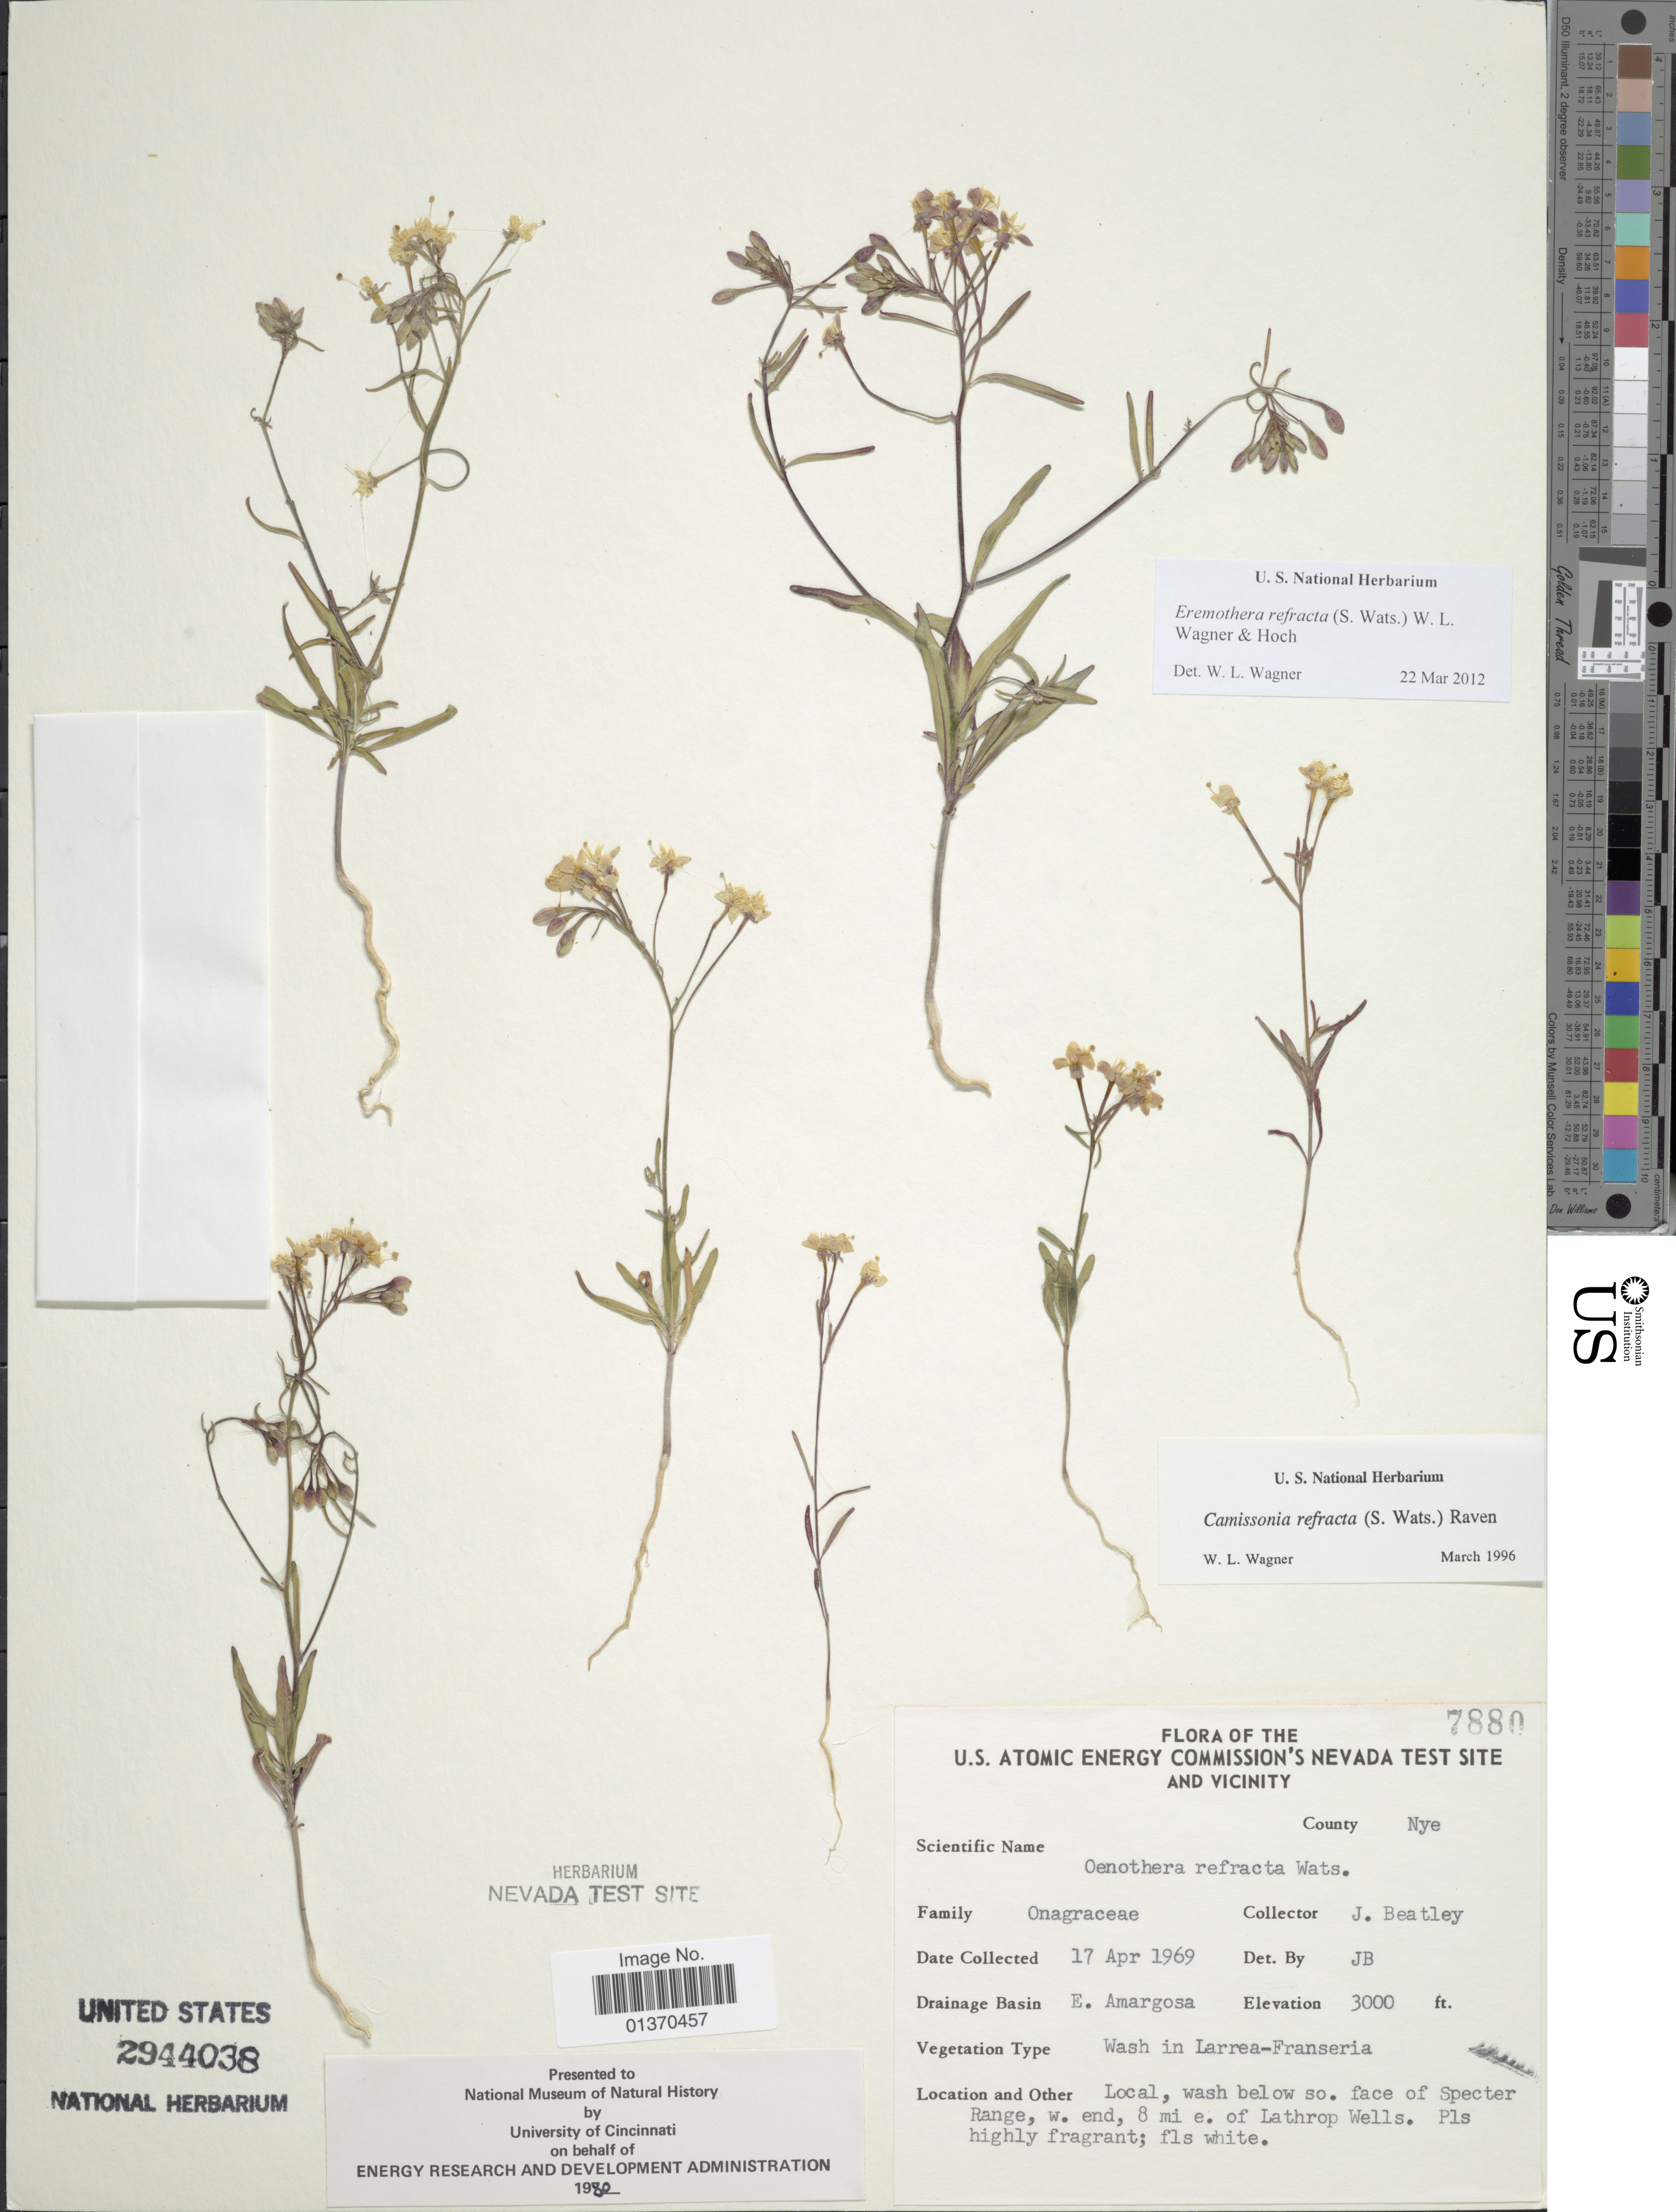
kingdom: Plantae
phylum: Tracheophyta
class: Magnoliopsida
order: Myrtales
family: Onagraceae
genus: Eremothera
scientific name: Eremothera refracta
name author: (S. Watson) W.L. Wagner & Hoch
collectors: J. C. Beatley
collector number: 7880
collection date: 1969-04-17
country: United States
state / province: Nevada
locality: U. S. Atomic Energy Commission's Nevada Test Site and Vicinity, E. Amargosa, wash below so. face of Specter Range, w. end, 8 mi e. of Lathrop Wells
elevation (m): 914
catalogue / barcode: US 2944038